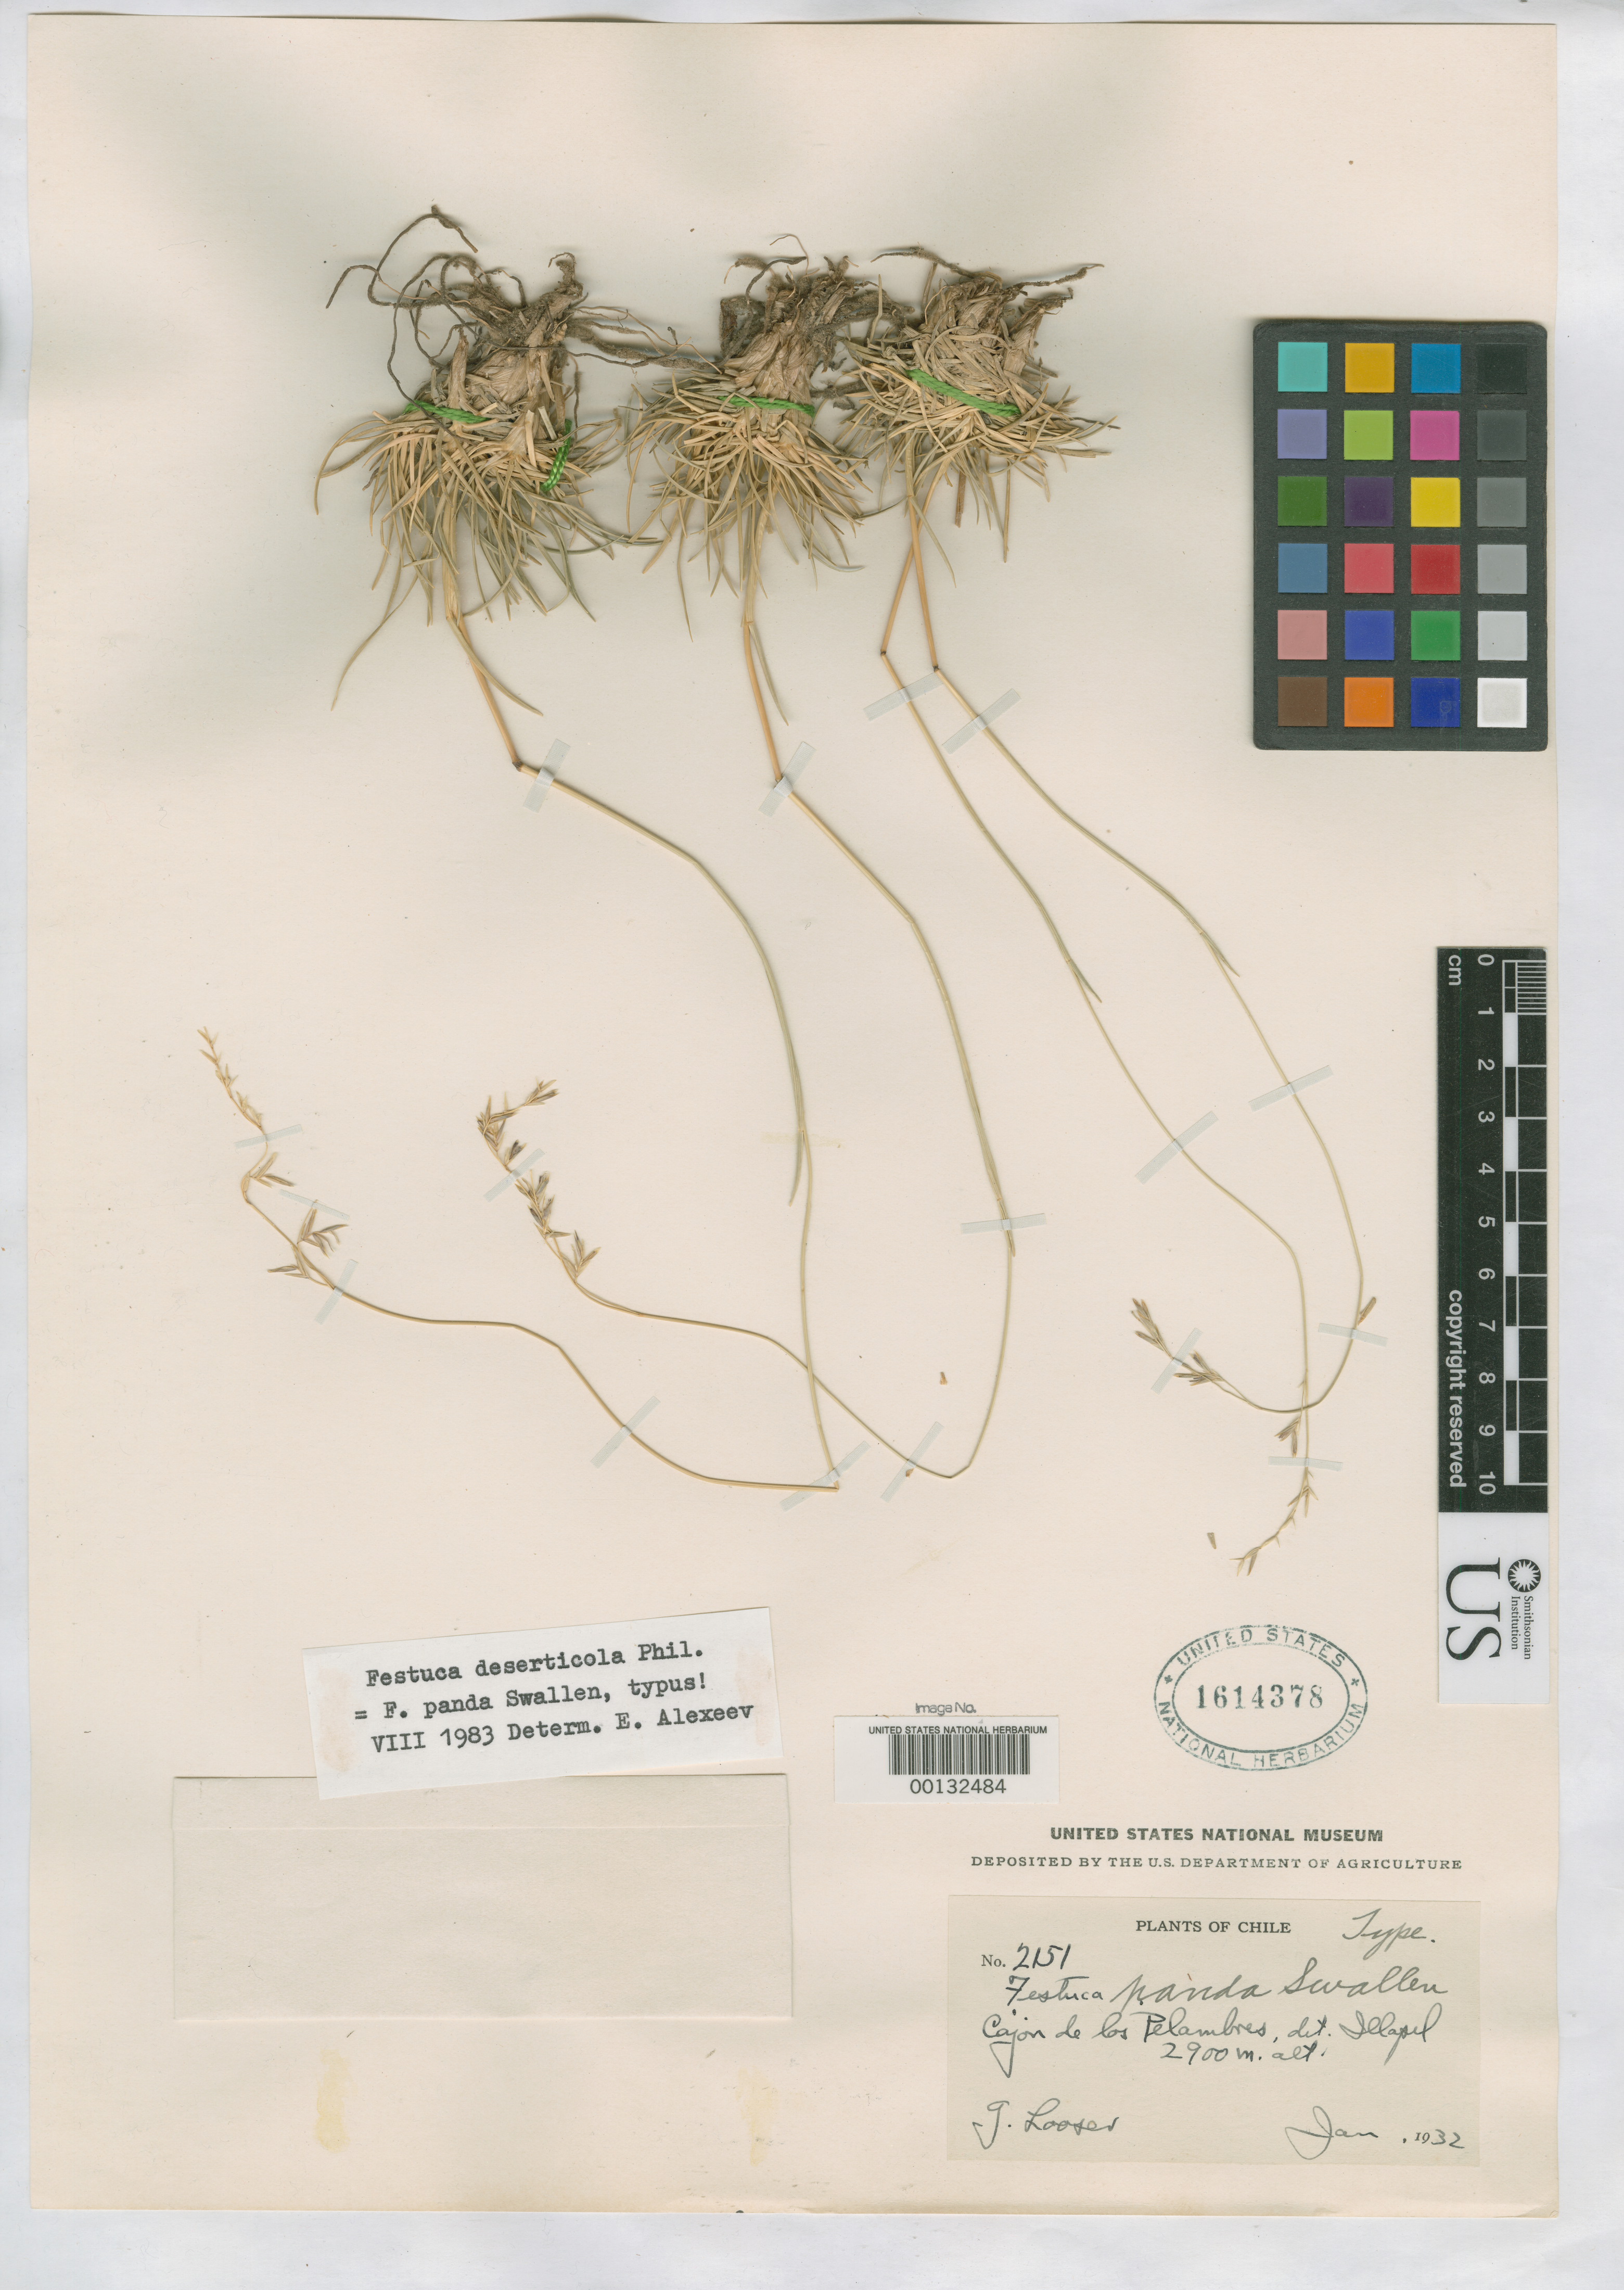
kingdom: Plantae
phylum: Tracheophyta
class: Liliopsida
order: Poales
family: Poaceae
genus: Festuca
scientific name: Festuca panda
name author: Swallen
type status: Holotype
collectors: G. Looser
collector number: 2151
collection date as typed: Jan 1932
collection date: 1932-01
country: Chile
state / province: Coquimbo (IV)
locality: Cajon de Los Pelambres.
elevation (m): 2900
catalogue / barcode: US 1614378